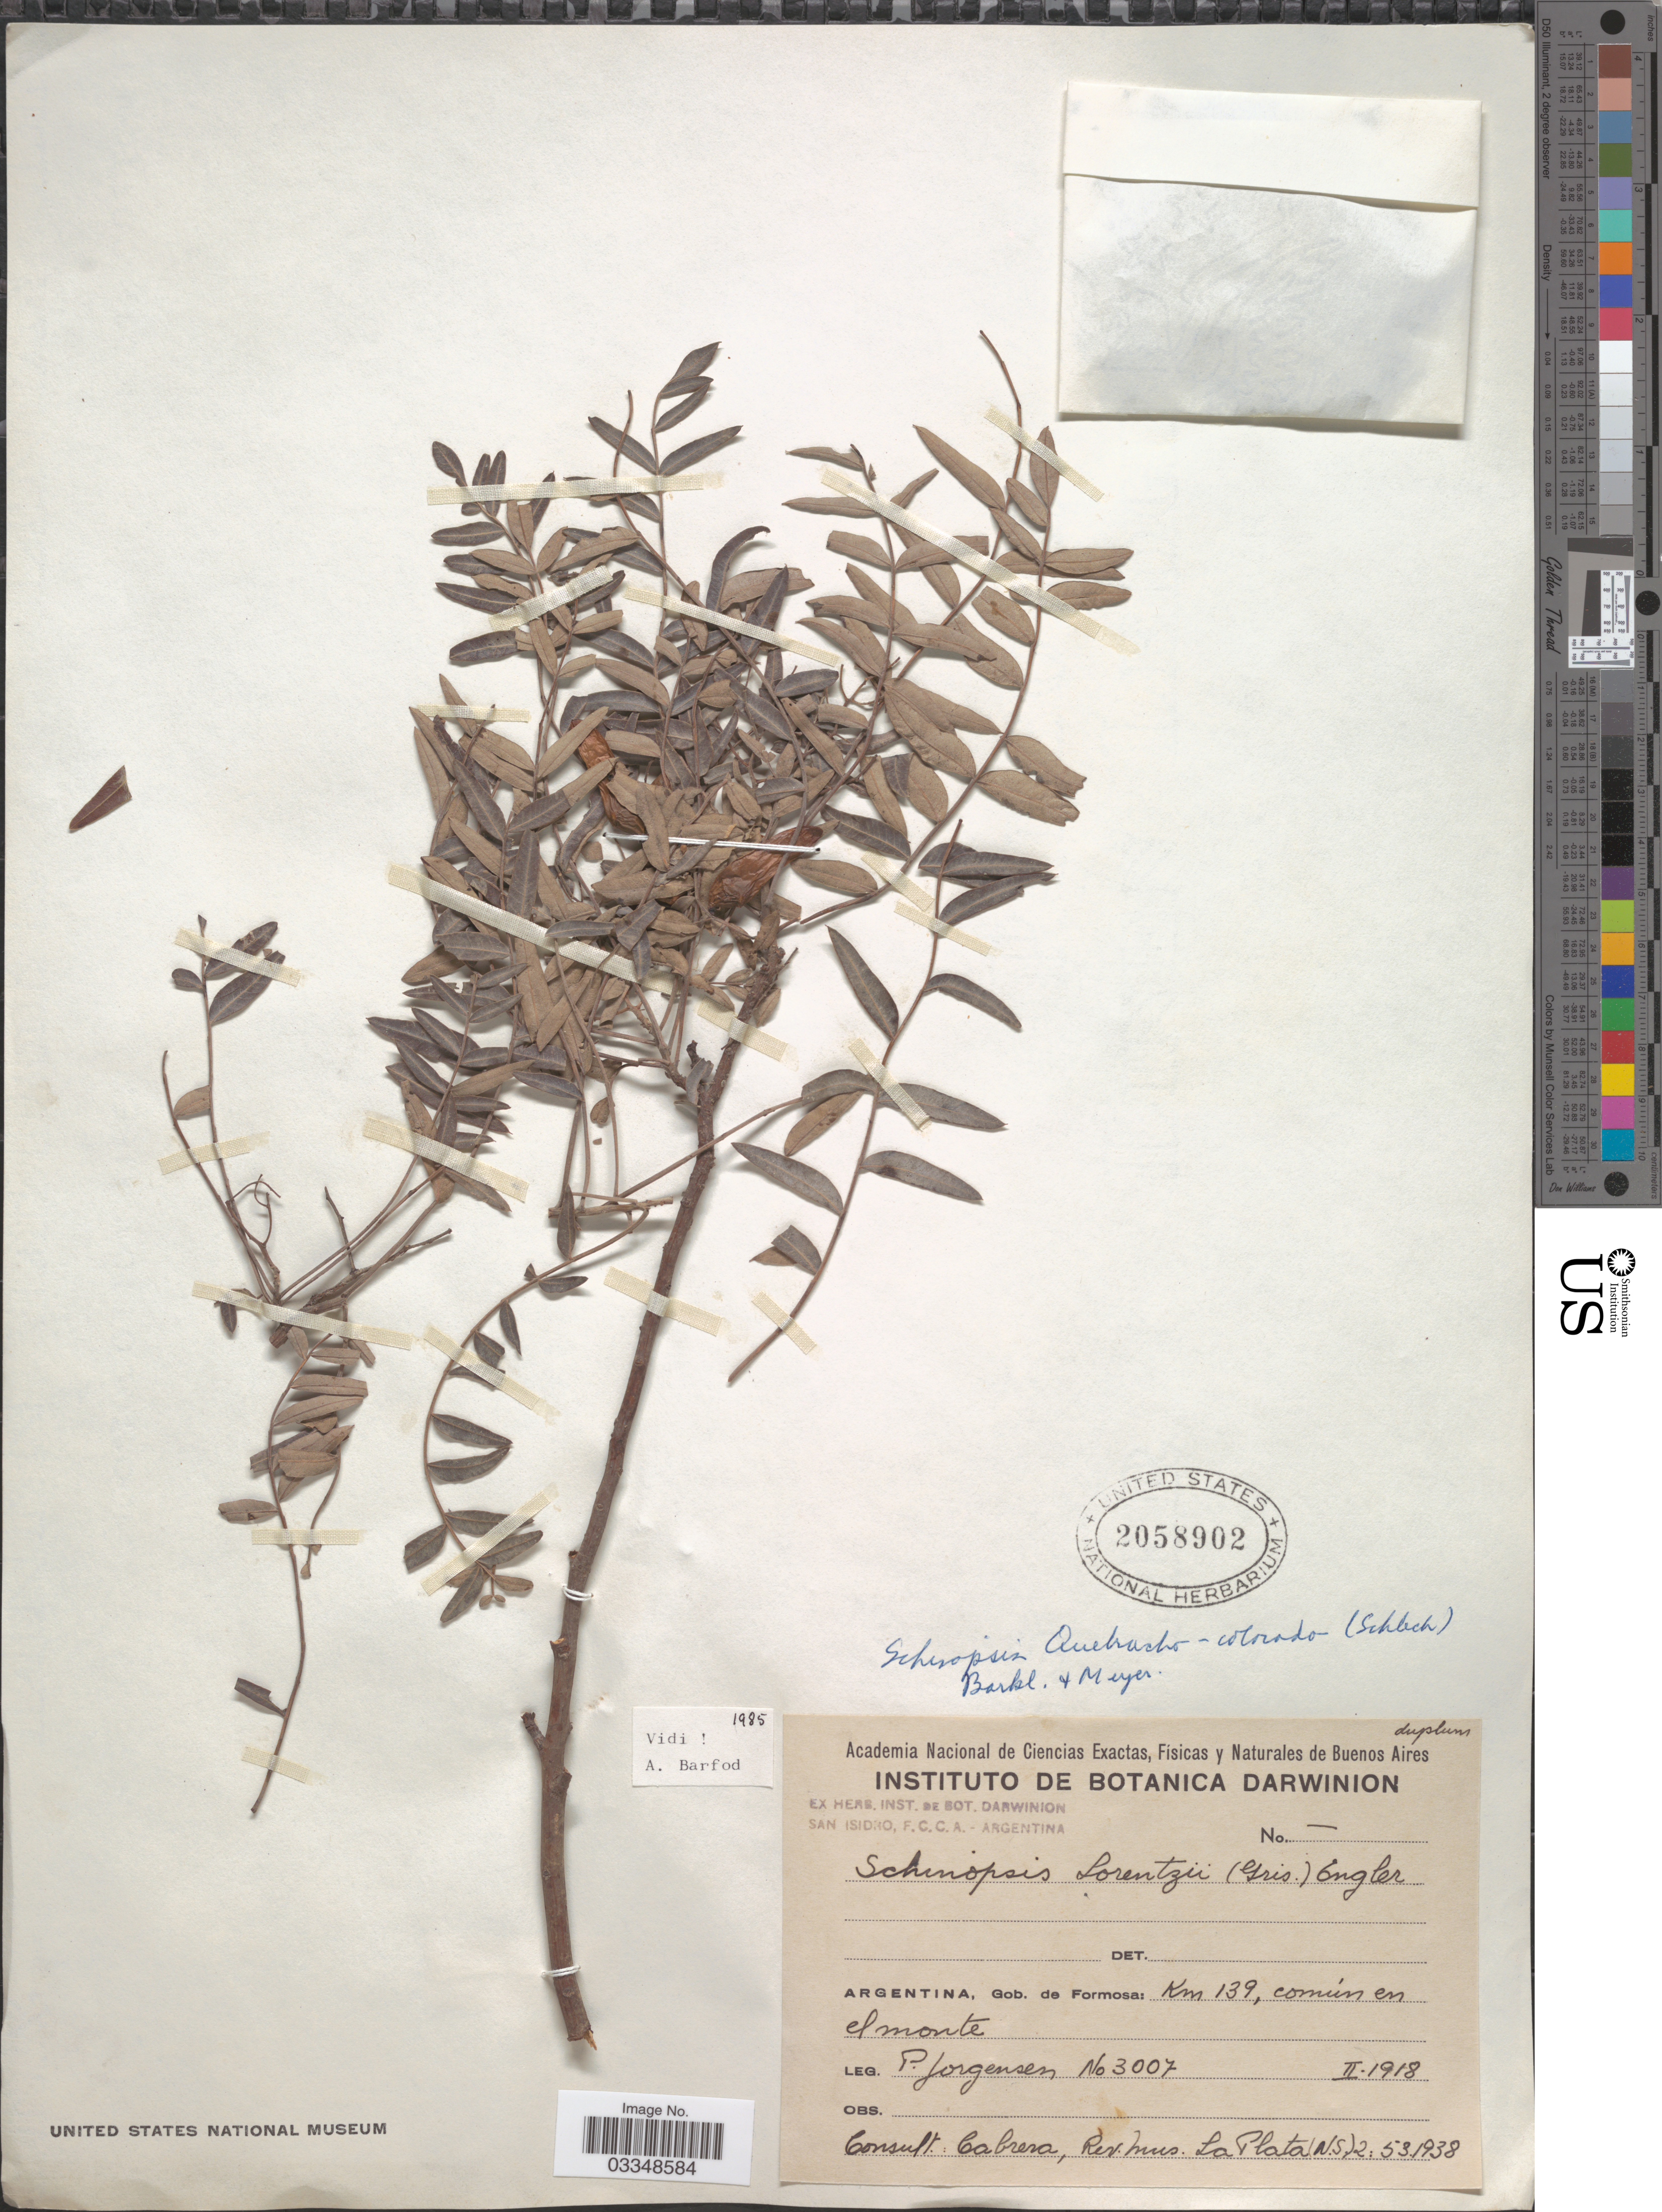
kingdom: Plantae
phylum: Tracheophyta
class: Magnoliopsida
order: Sapindales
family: Anacardiaceae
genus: Schinopsis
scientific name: Schinopsis quebracho-colorado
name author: F.A. Barkley & T. Mey.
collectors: P. Jörgensen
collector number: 3007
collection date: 1918-02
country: Argentina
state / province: Formosa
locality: Gob. de Formosa: Km 139, común en el monte.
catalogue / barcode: US 2058902